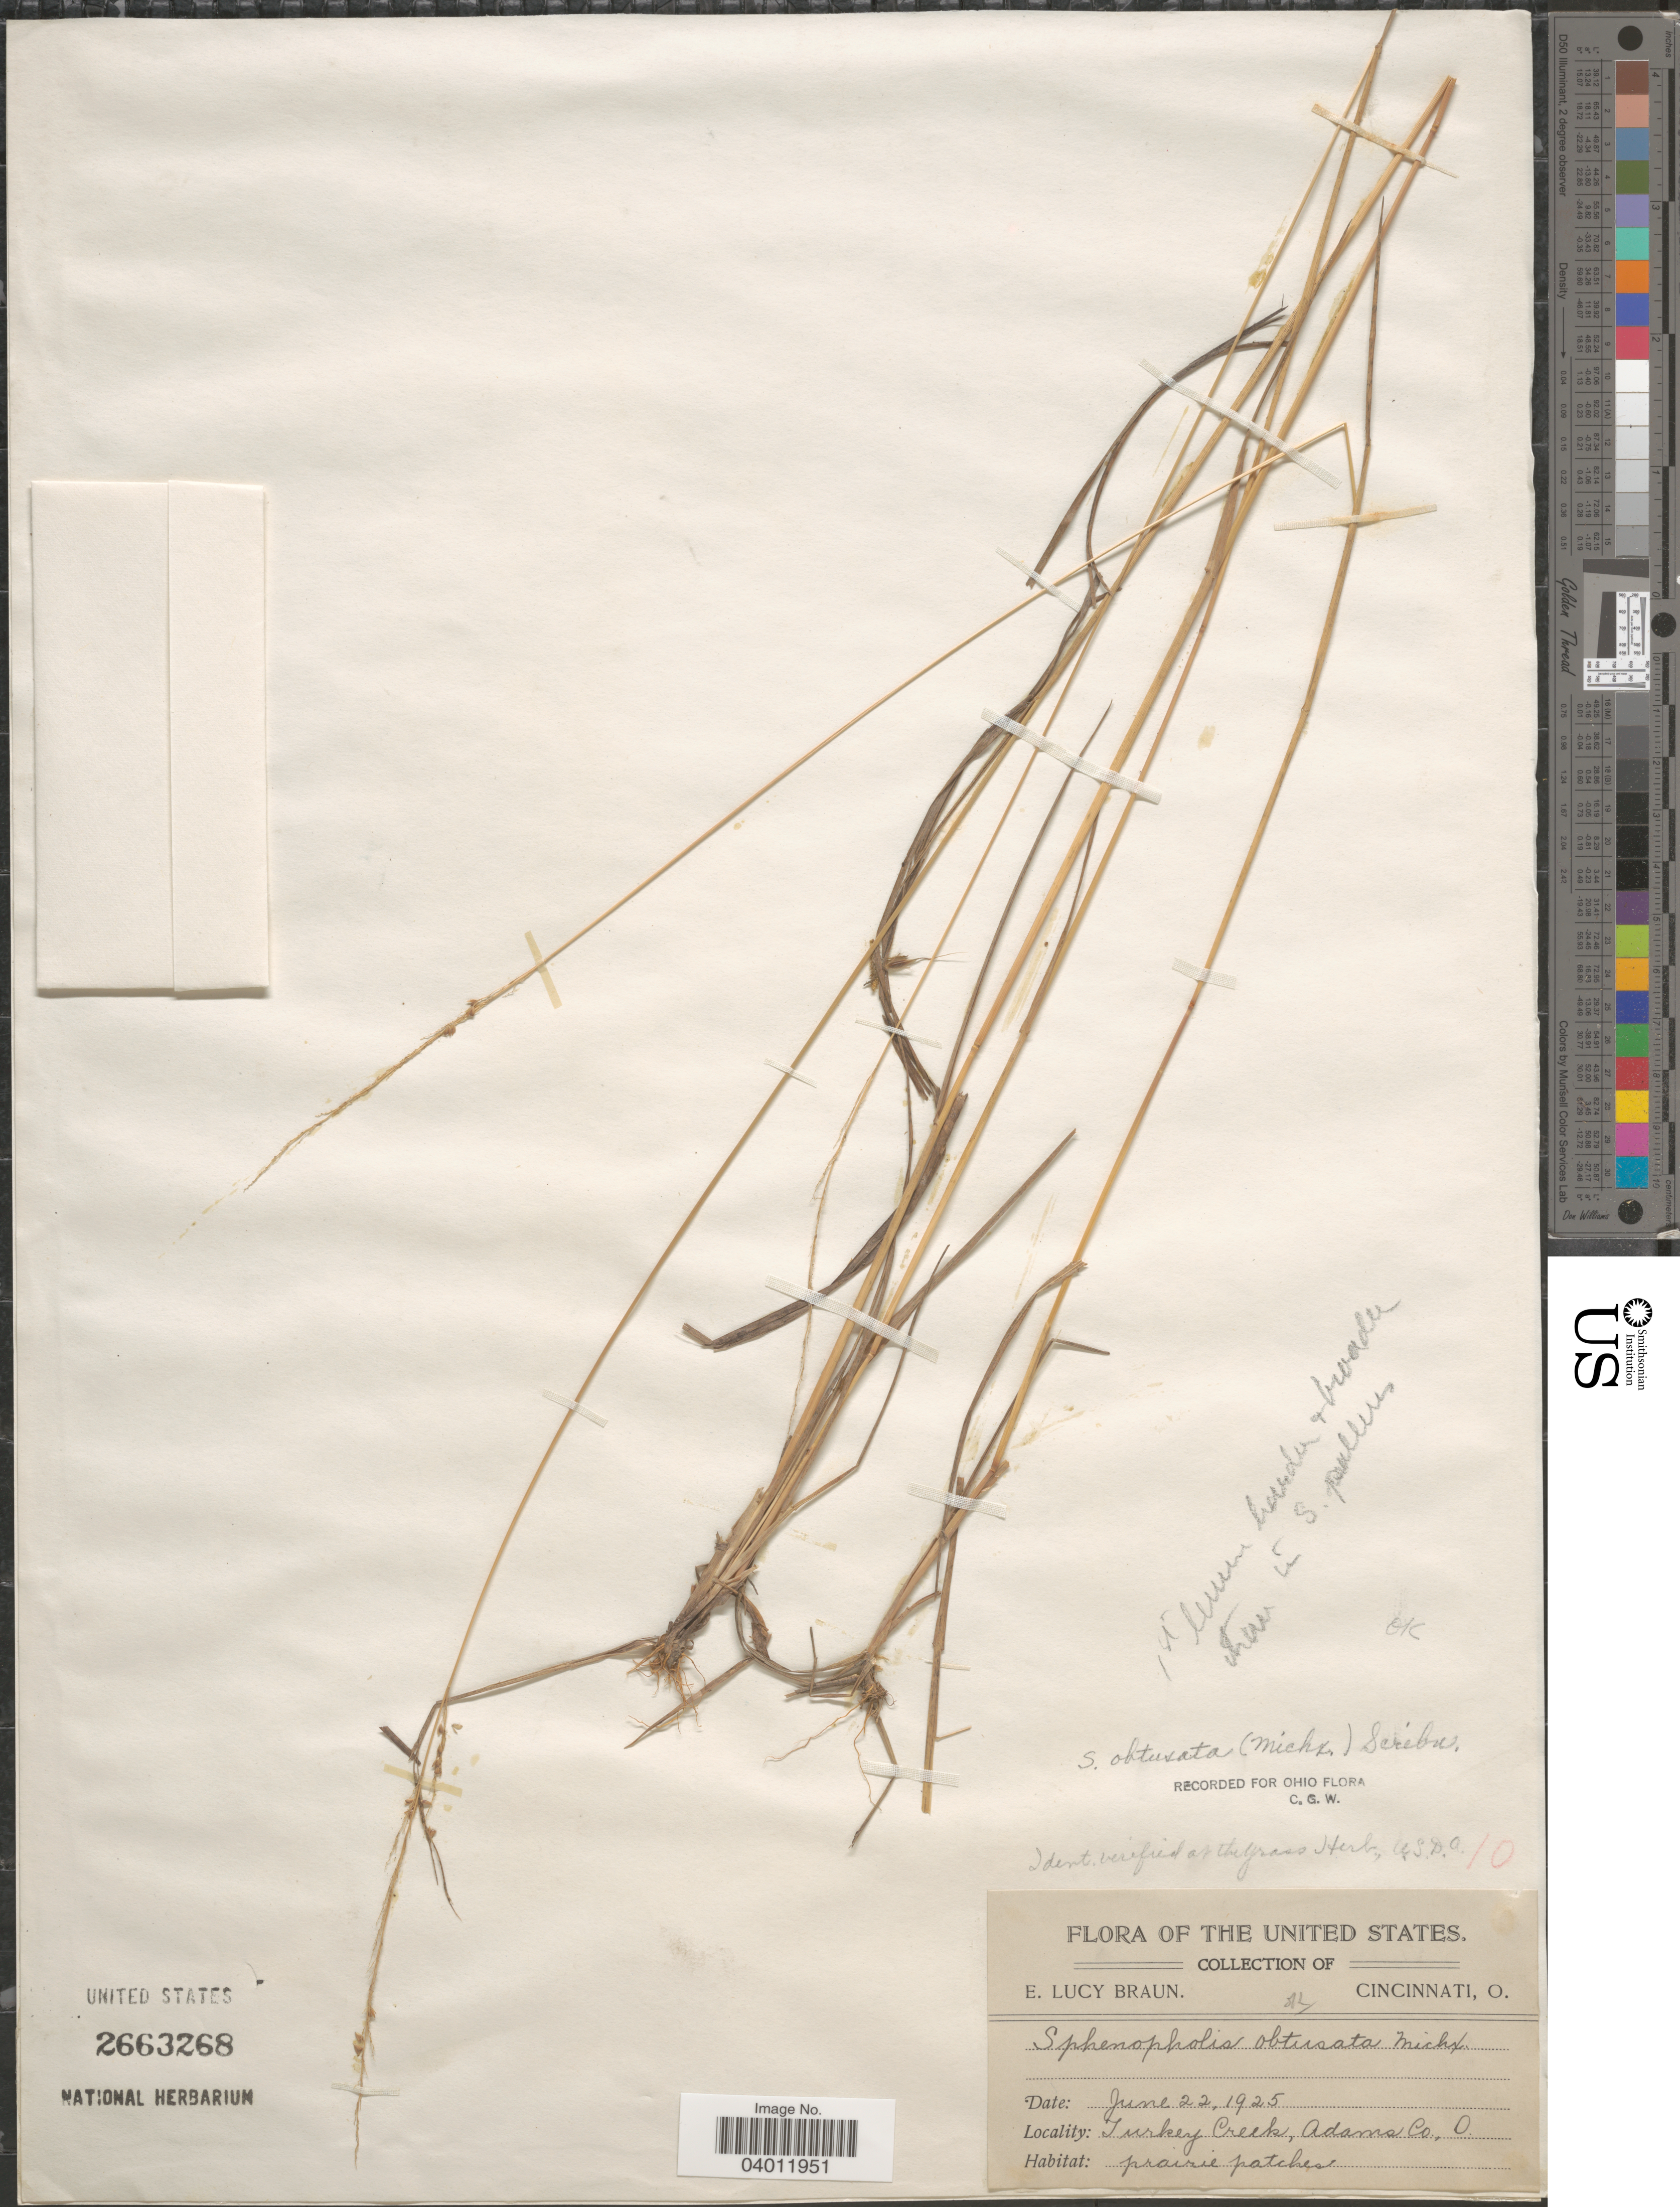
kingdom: Plantae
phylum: Tracheophyta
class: Liliopsida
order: Poales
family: Poaceae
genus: Sphenopholis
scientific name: Sphenopholis obtusata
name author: (Michx.) Scribn.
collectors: E. L. Braun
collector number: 24*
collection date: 1925-06-22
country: United States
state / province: Ohio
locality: Turkey Creek, Adams Co.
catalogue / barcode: US 2663268